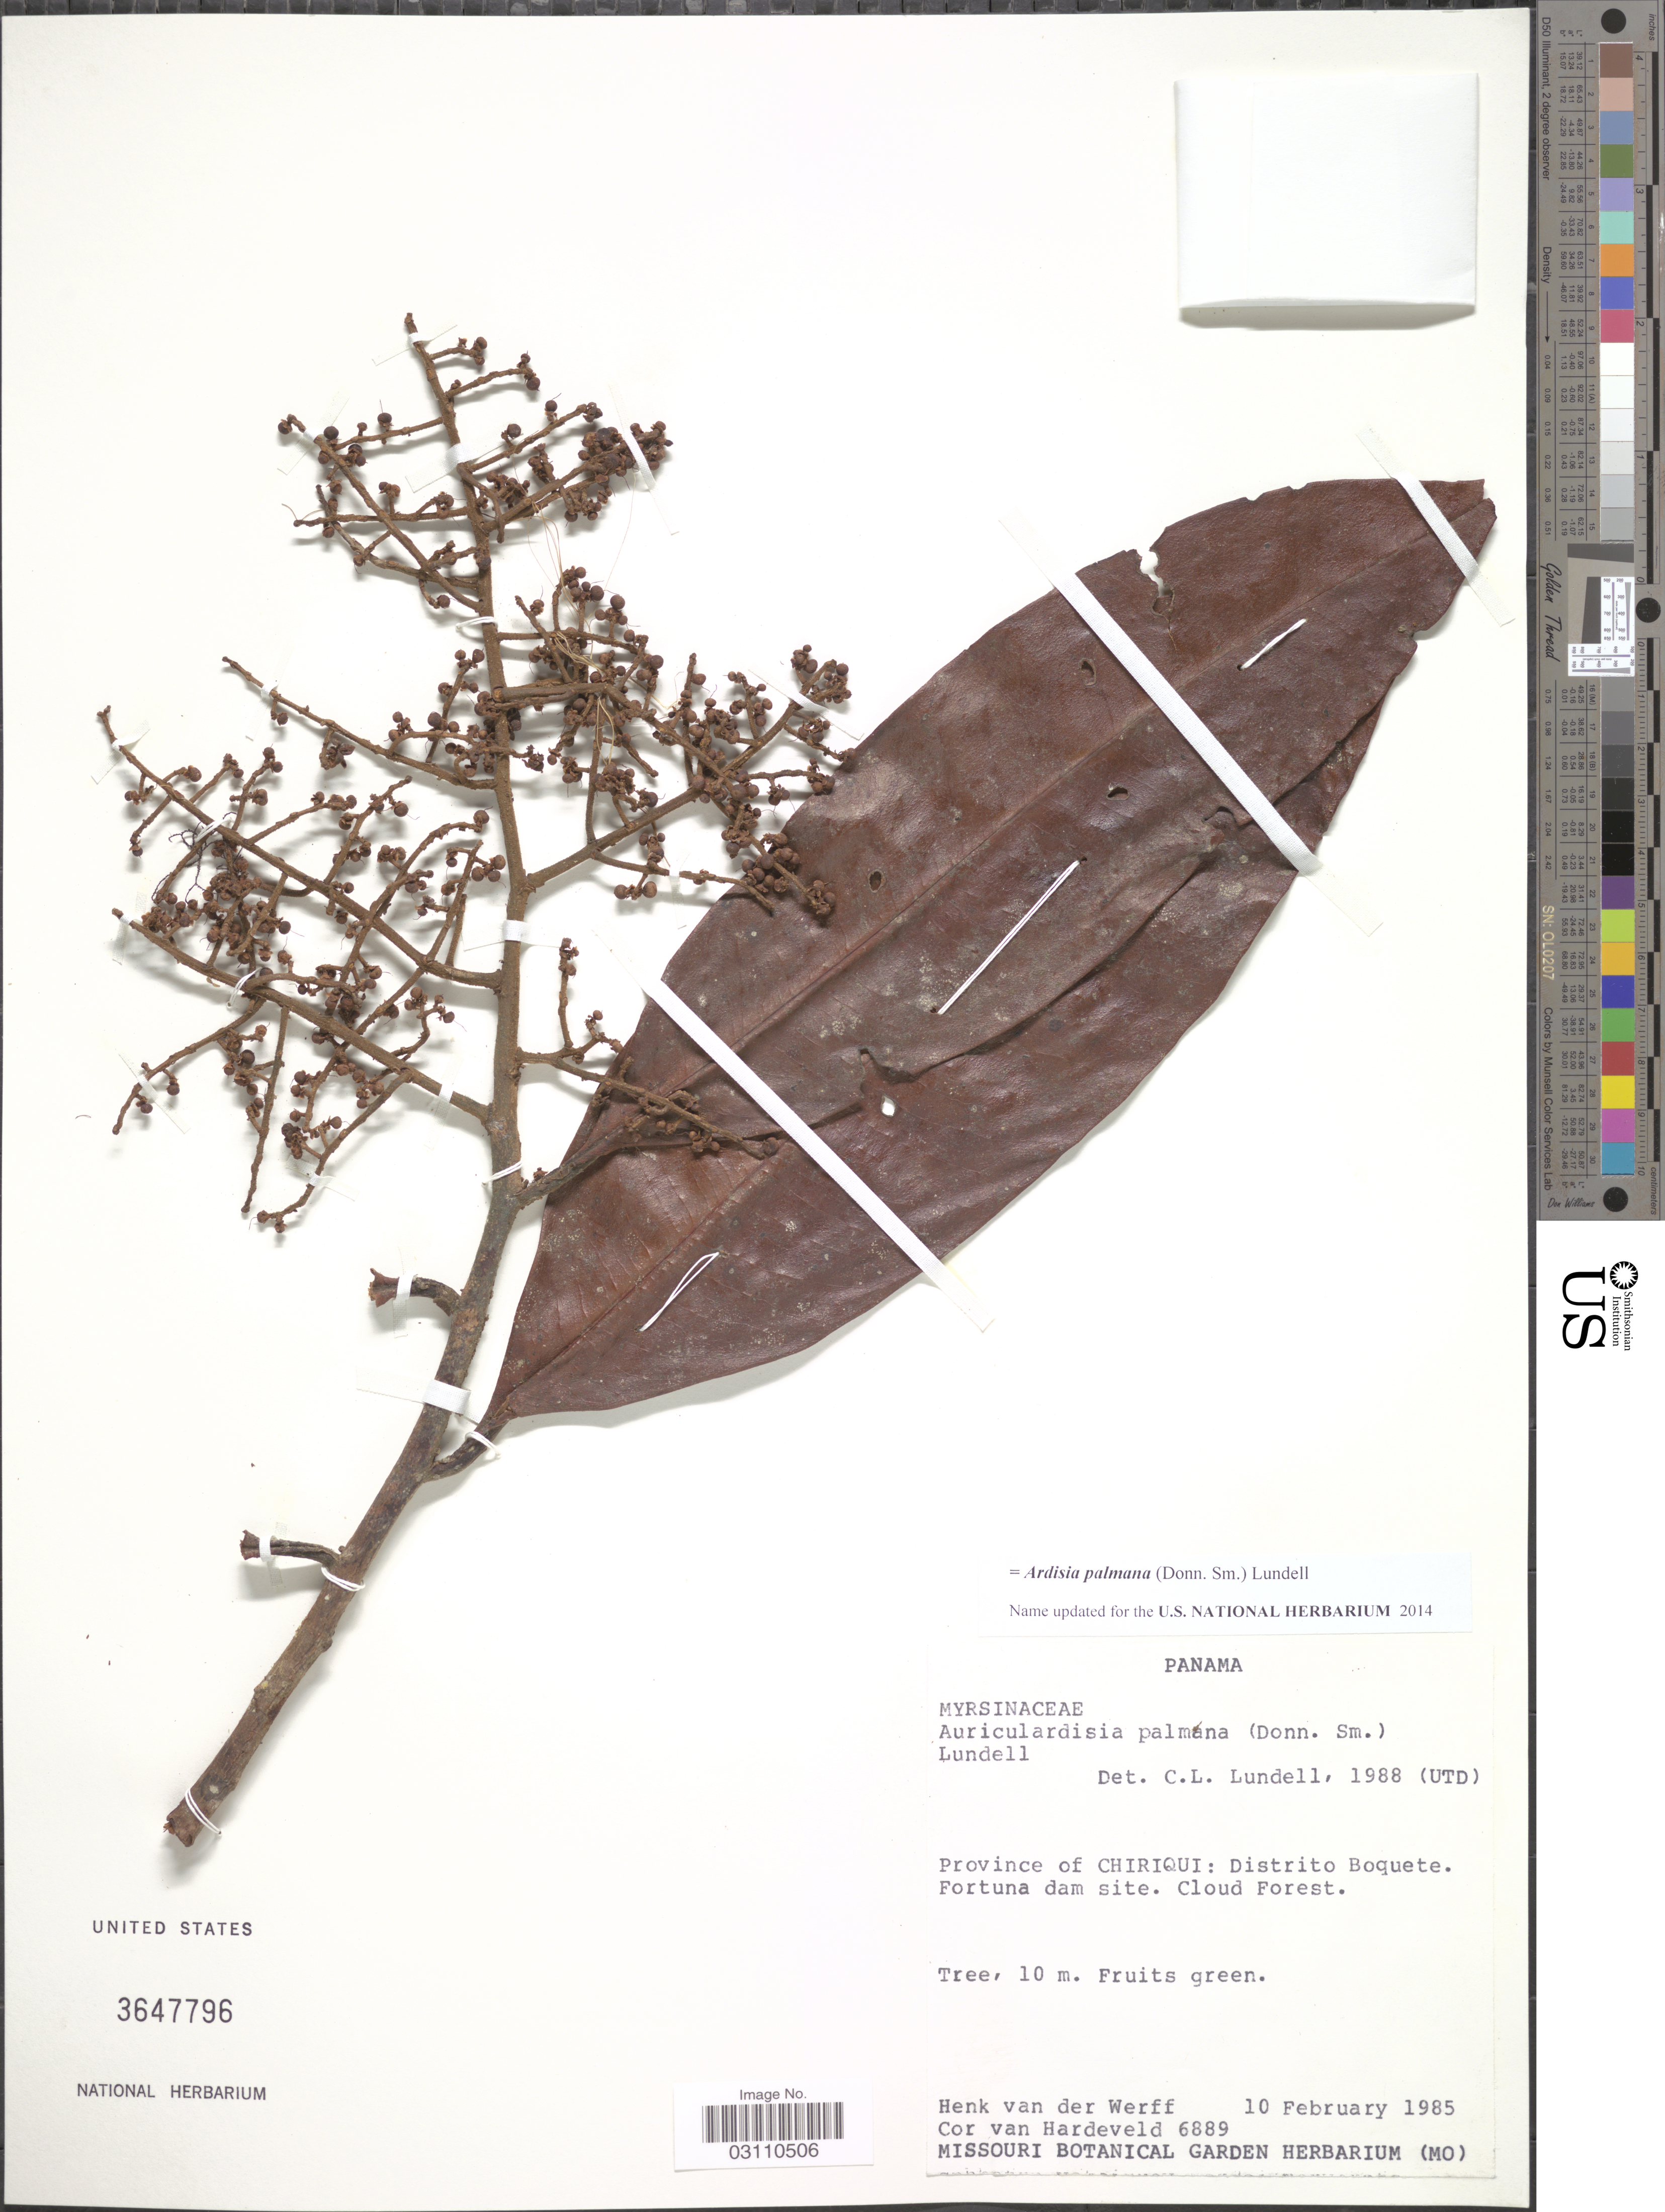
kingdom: Plantae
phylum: Tracheophyta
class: Magnoliopsida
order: Ericales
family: Primulaceae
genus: Ardisia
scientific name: Ardisia palmana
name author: Donn. Sm.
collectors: H. van der Werff & C. Van Hardeveld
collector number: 6889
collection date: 1985-02-10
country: Panama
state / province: Chiriqui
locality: Distrito Boquete. Fortuna dam site.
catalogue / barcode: US 3647796